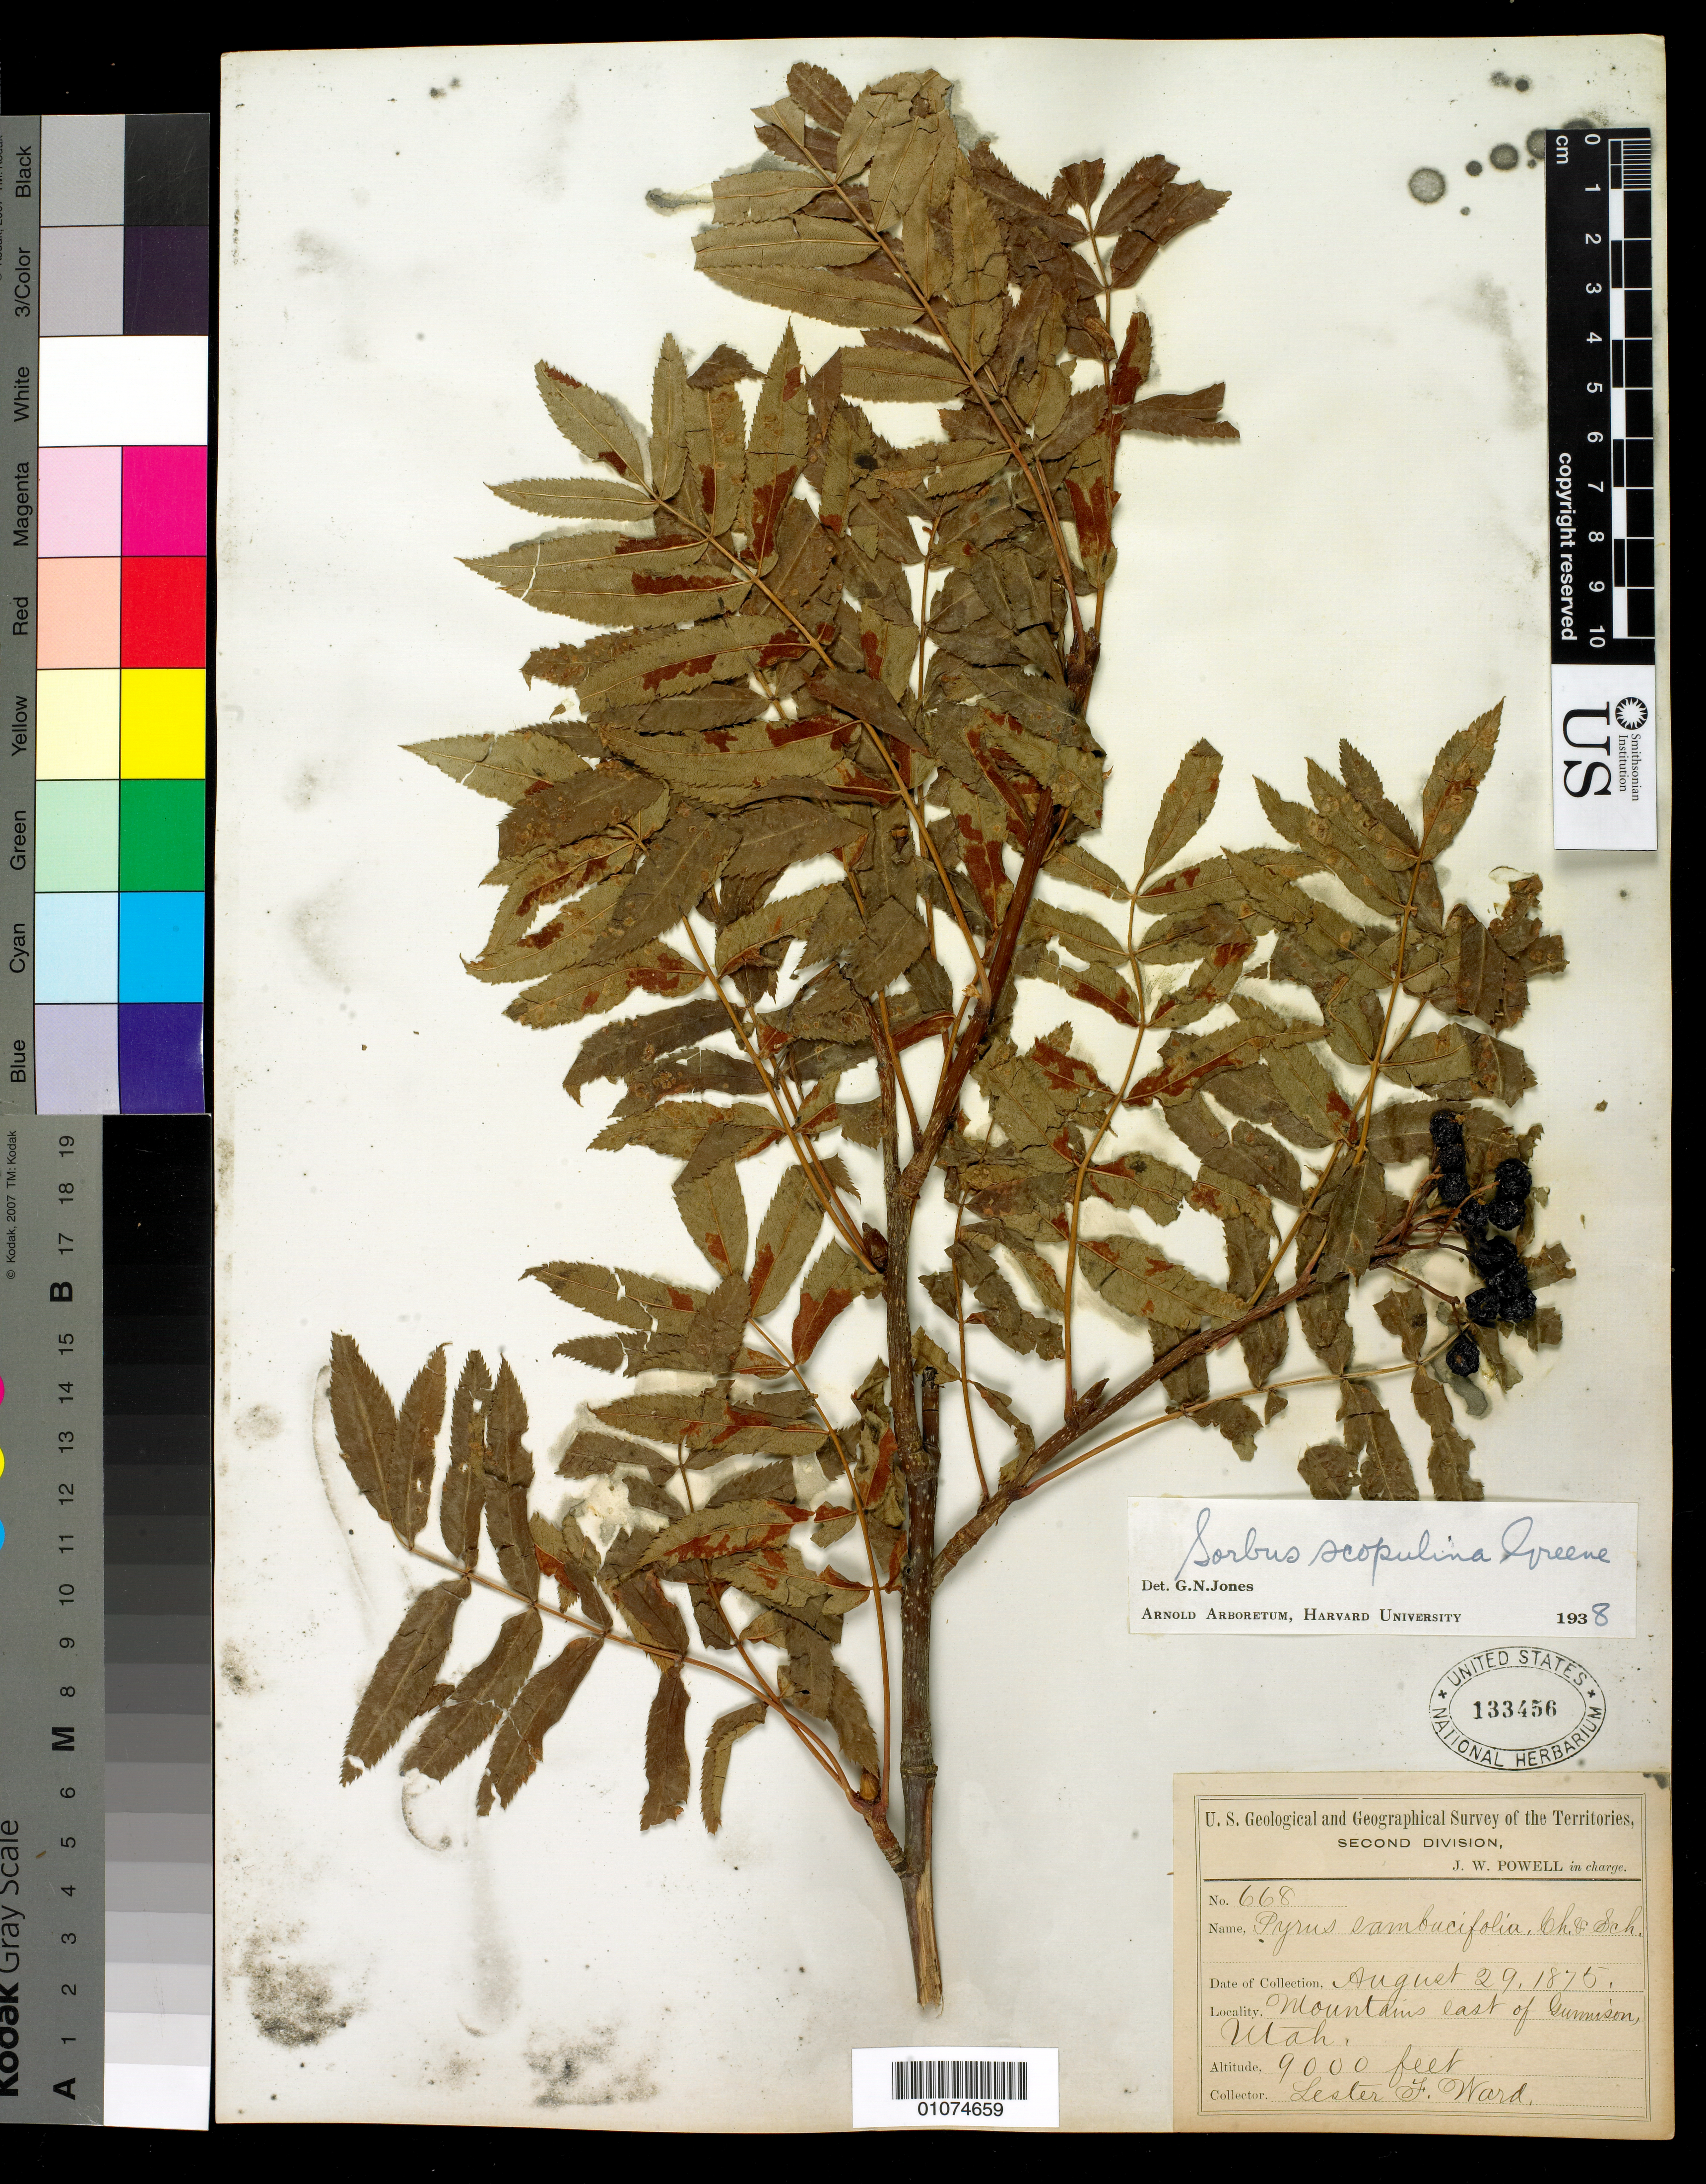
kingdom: Plantae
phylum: Tracheophyta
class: Magnoliopsida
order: Rosales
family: Rosaceae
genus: Sorbus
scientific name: Sorbus scopulina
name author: Greene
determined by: Jones, G. N.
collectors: L. F. Ward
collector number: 668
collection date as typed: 29 Aug 1875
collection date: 1875-08-29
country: United States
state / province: Utah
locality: Mountain east of Gunnison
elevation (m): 2743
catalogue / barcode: US 133456